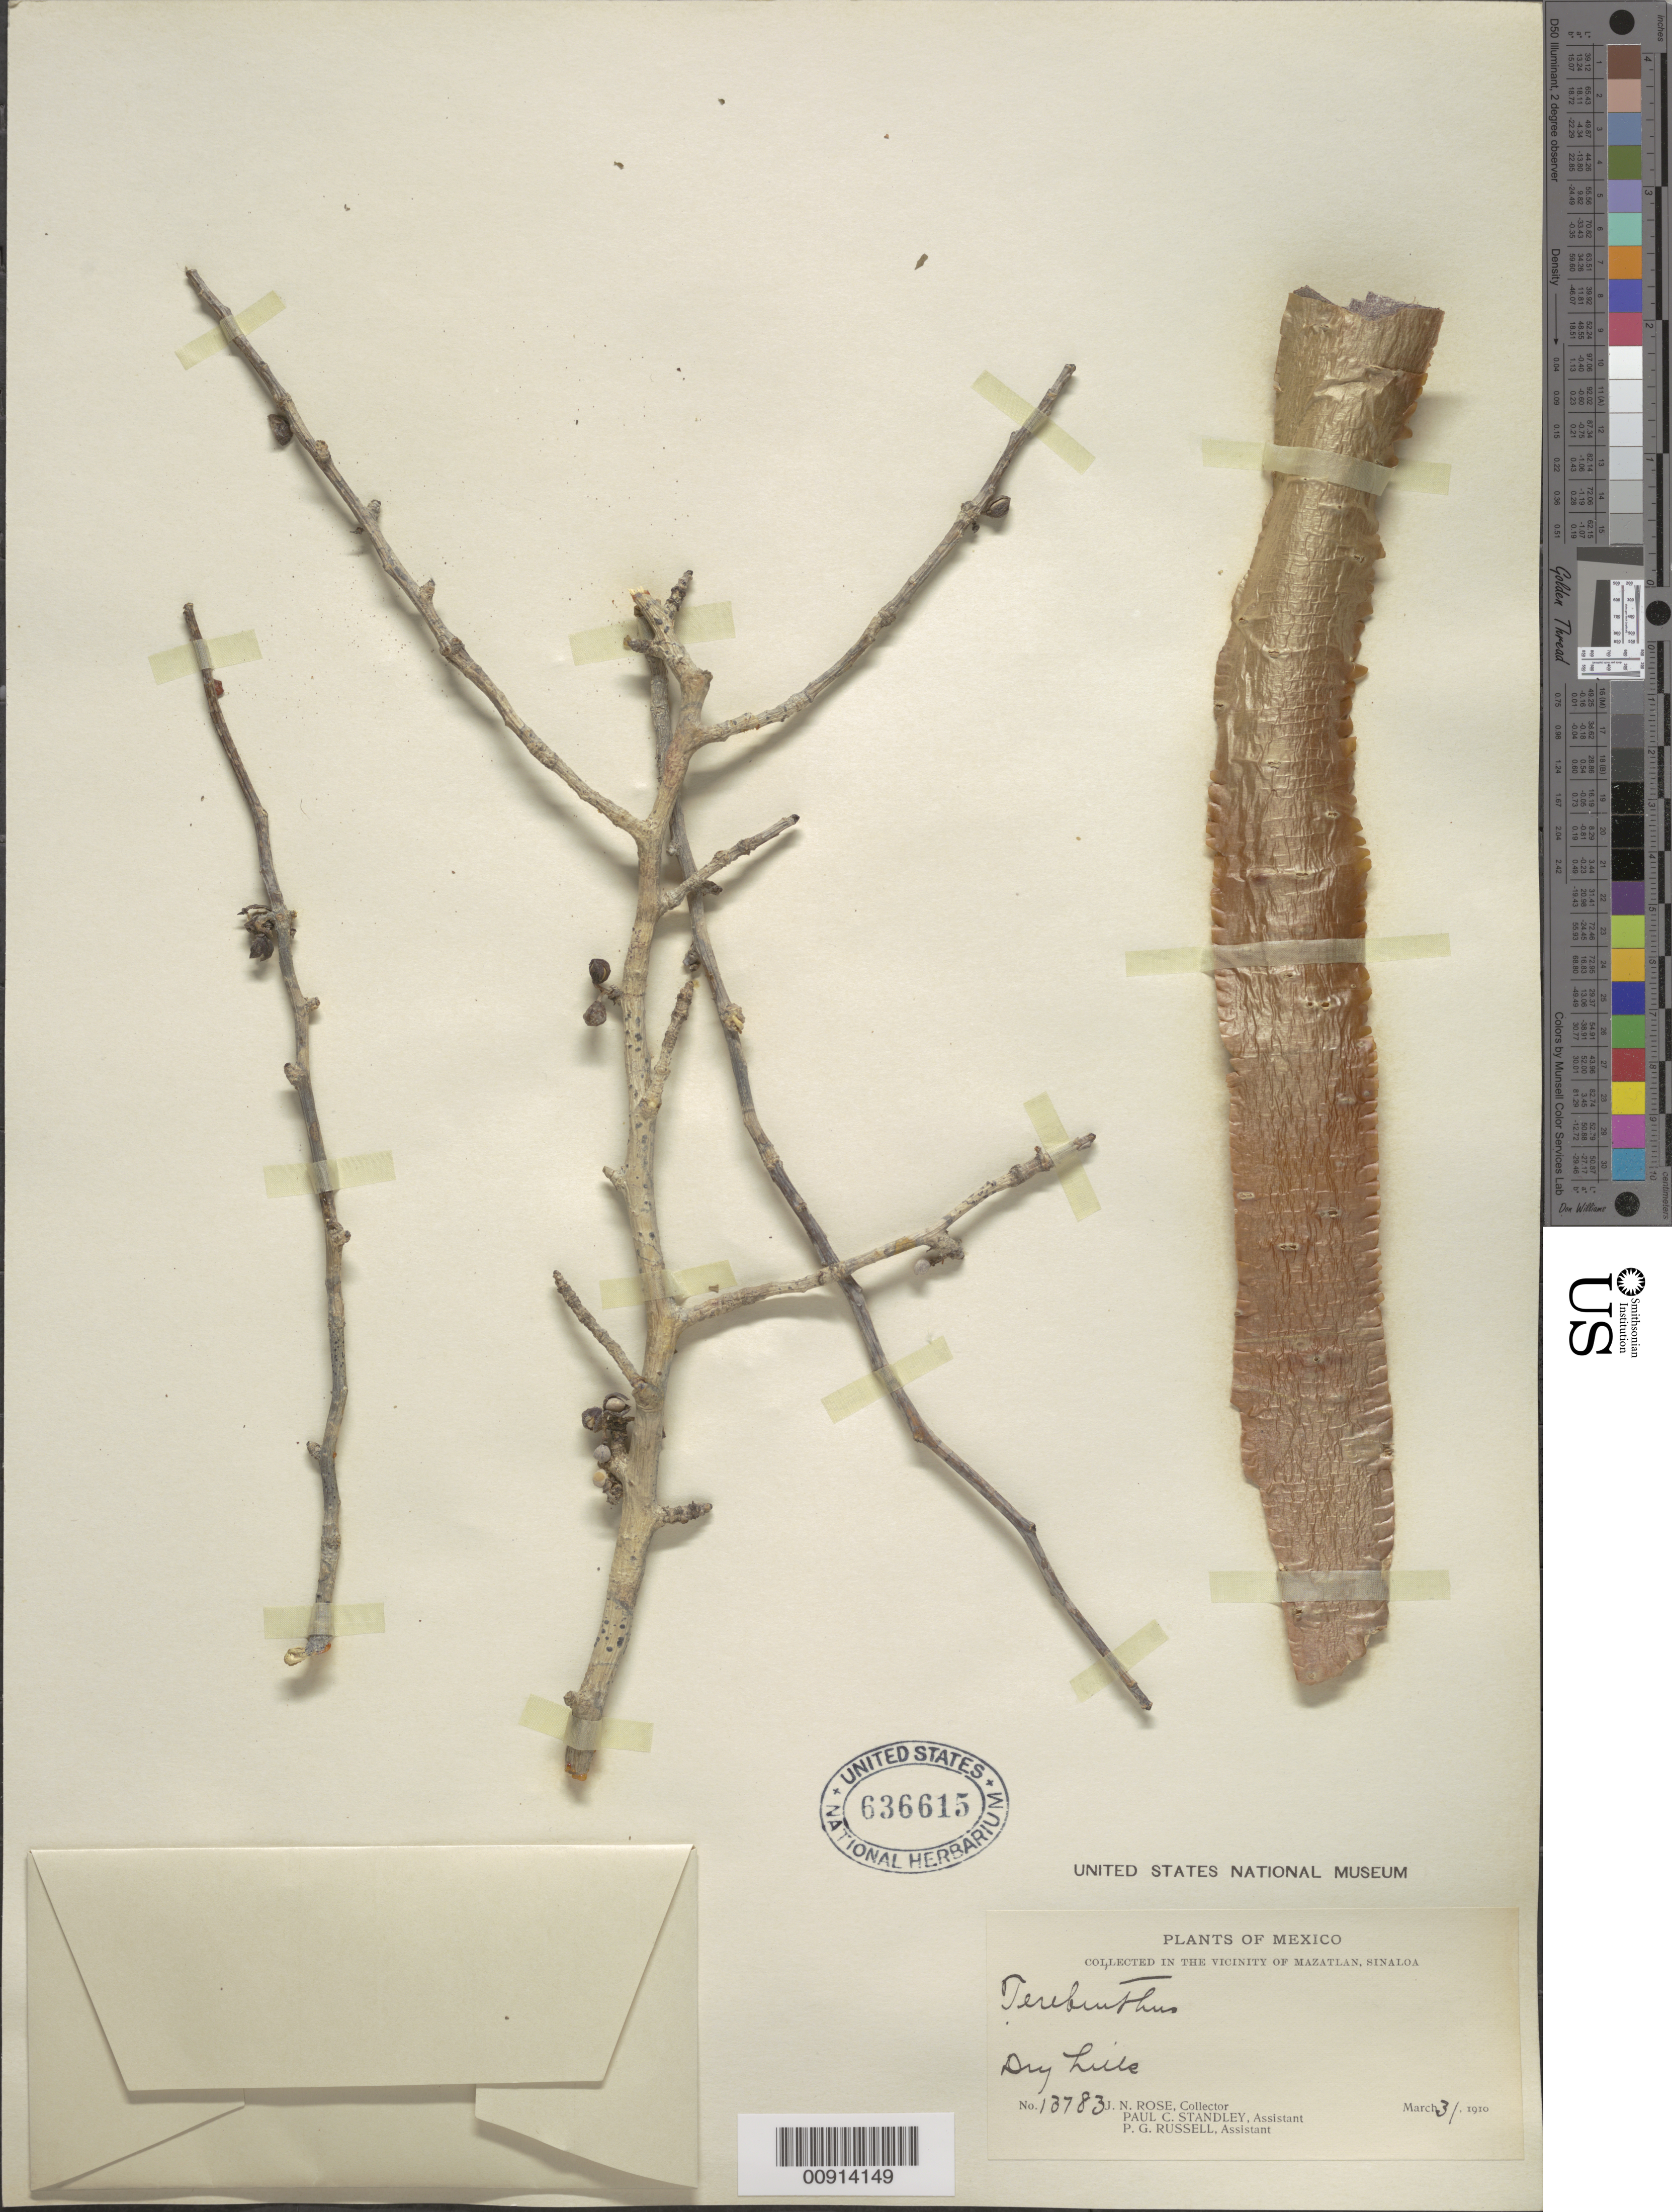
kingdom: Plantae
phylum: Tracheophyta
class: Magnoliopsida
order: Sapindales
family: Burseraceae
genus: Bursera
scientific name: Bursera sp.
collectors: J. N. Rose, P. C. Standley & P. G. Russell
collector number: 13783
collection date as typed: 31 Mar 1910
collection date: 1910-03-31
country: Mexico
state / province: Sinaloa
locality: In the vicinity of Mazatán, Sinaloa.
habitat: Dry hills.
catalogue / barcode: US 636615